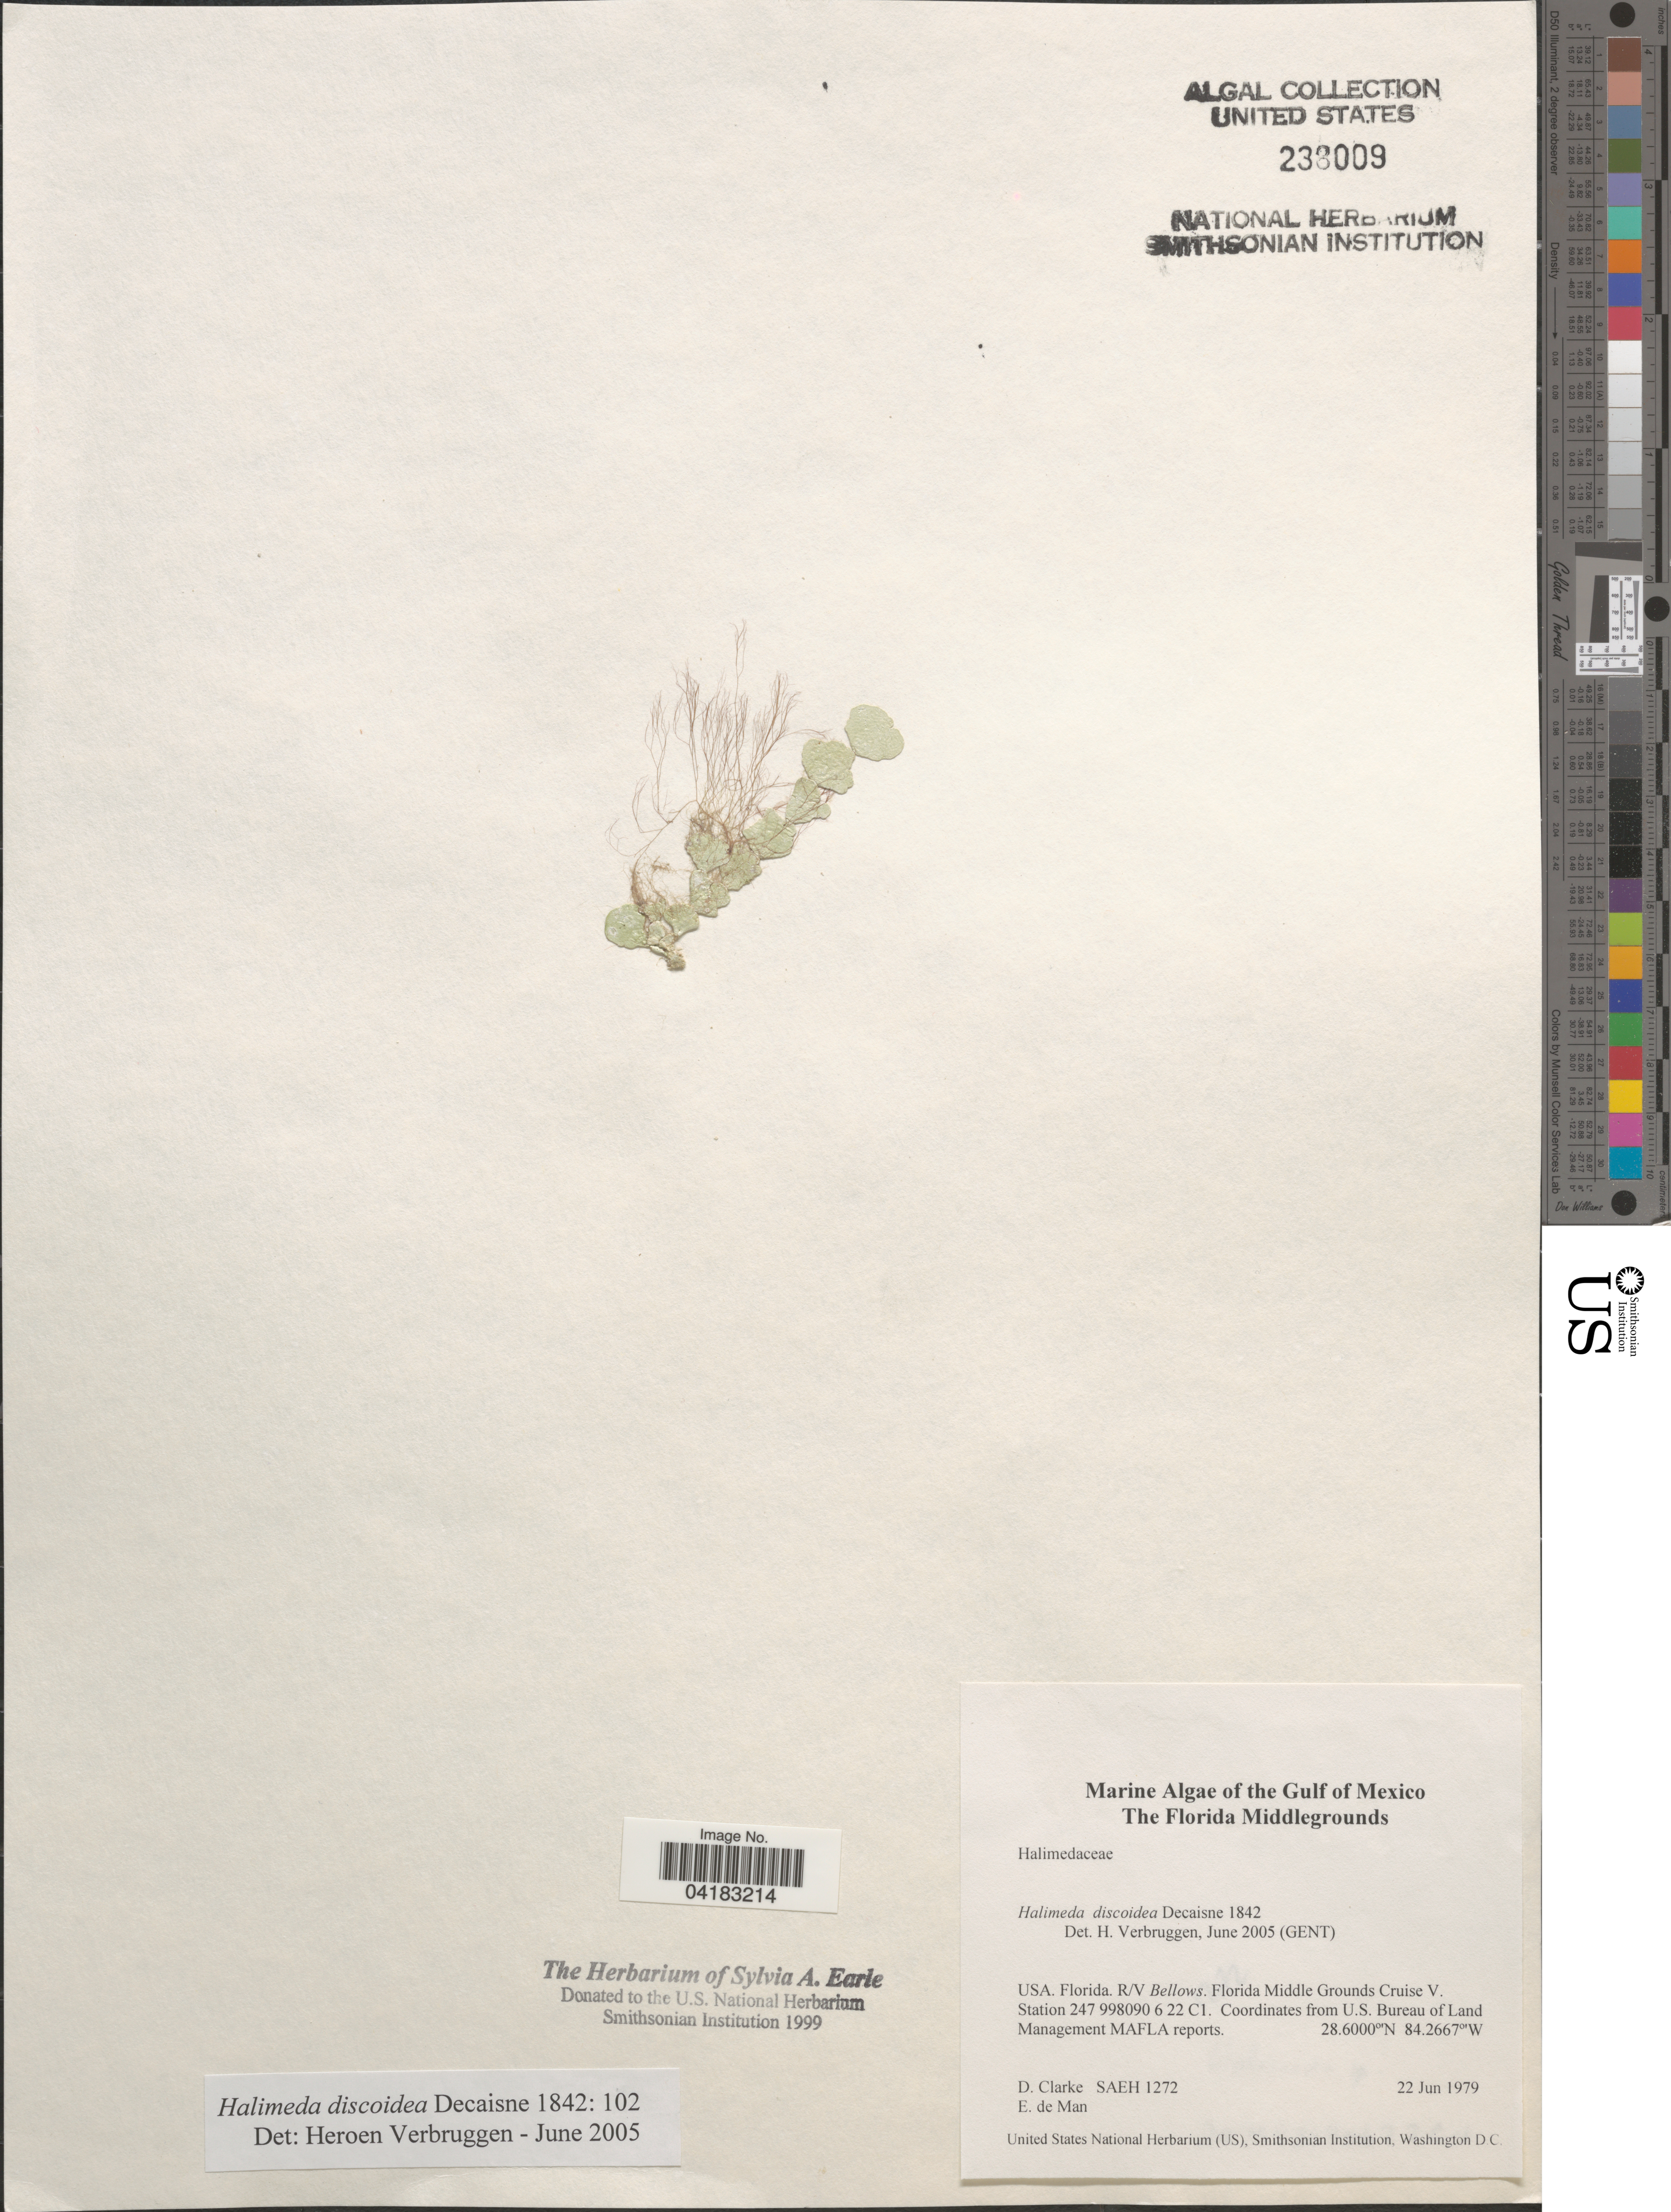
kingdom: Plantae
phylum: Chlorophyta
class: Ulvophyceae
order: Bryopsidales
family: Halimedaceae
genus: Halimeda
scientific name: Halimeda discoidea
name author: Decne.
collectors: D. Clarke & E. de Man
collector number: SAEH1272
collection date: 1979-06-22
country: United States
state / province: Florida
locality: Gulf of Mexico. R/V Bellows. Florida Middle Grounds Cruise V. Station 247 998090 6 22 C1.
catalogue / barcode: US 238009